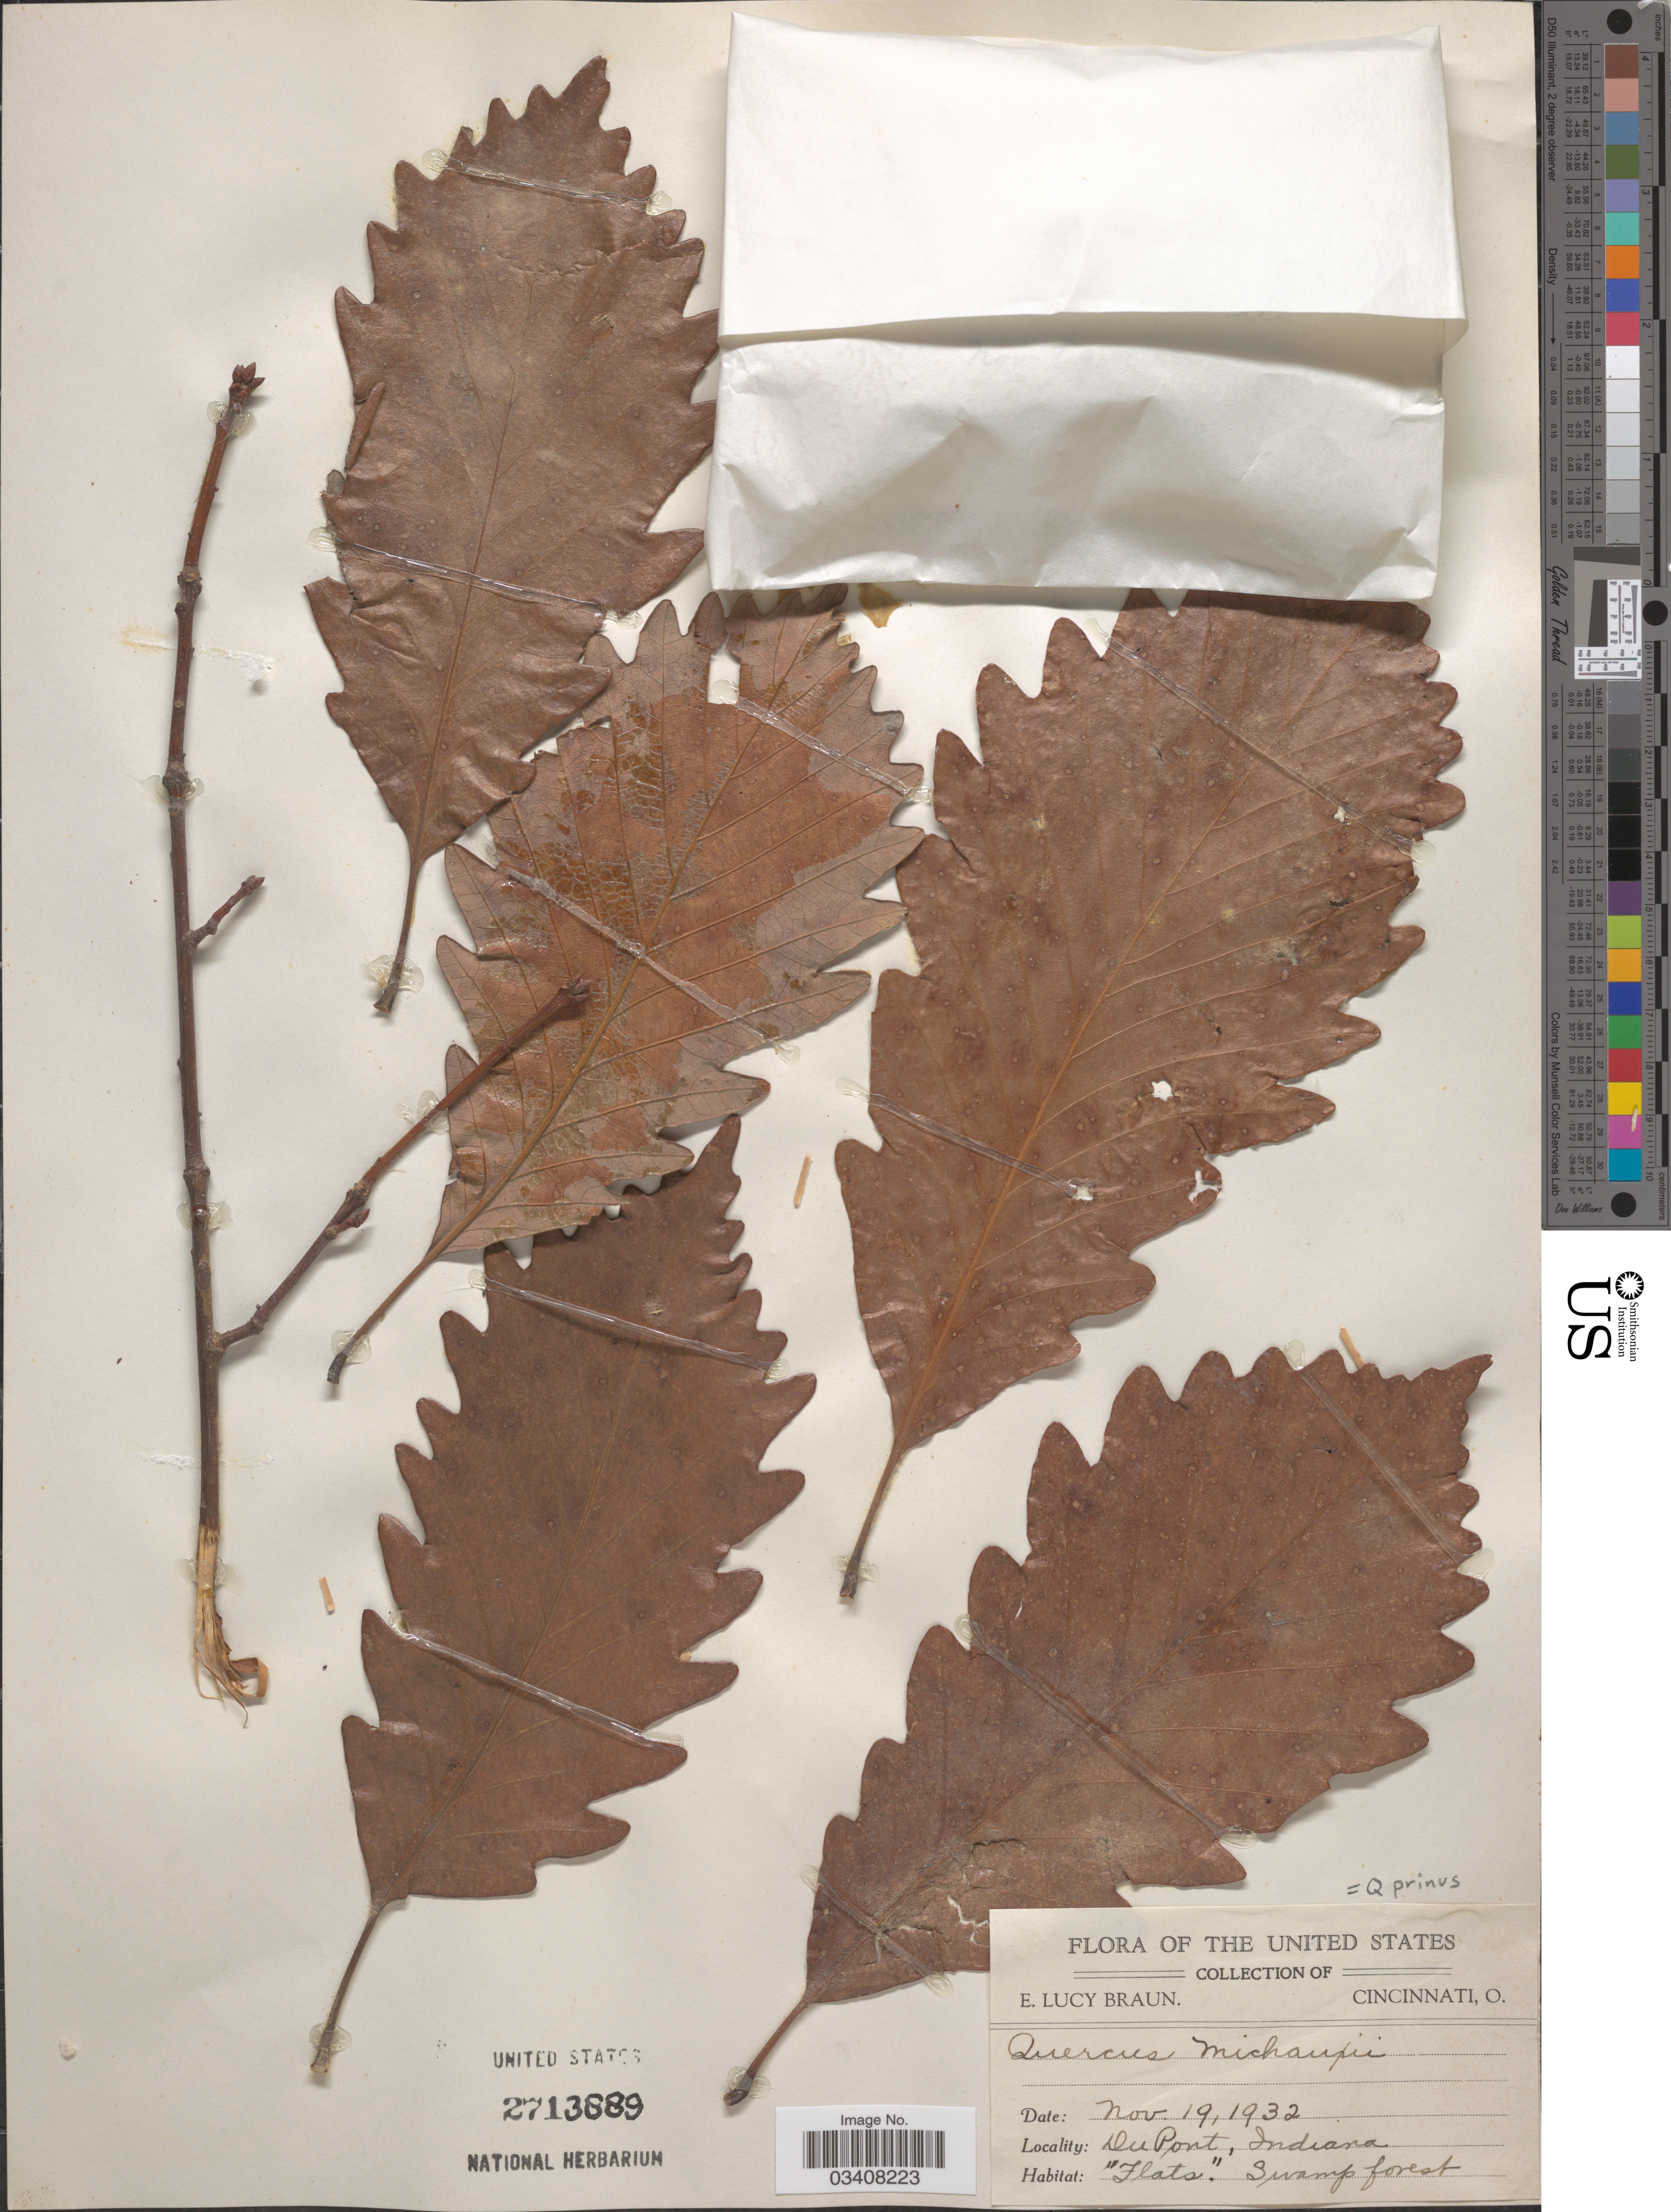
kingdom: Plantae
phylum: Tracheophyta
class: Magnoliopsida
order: Fagales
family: Fagaceae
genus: Quercus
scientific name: Quercus prinus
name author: L.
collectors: E. L. Braun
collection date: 1932-11-19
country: United States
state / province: Indiana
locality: DuPont.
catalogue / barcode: US 2713889